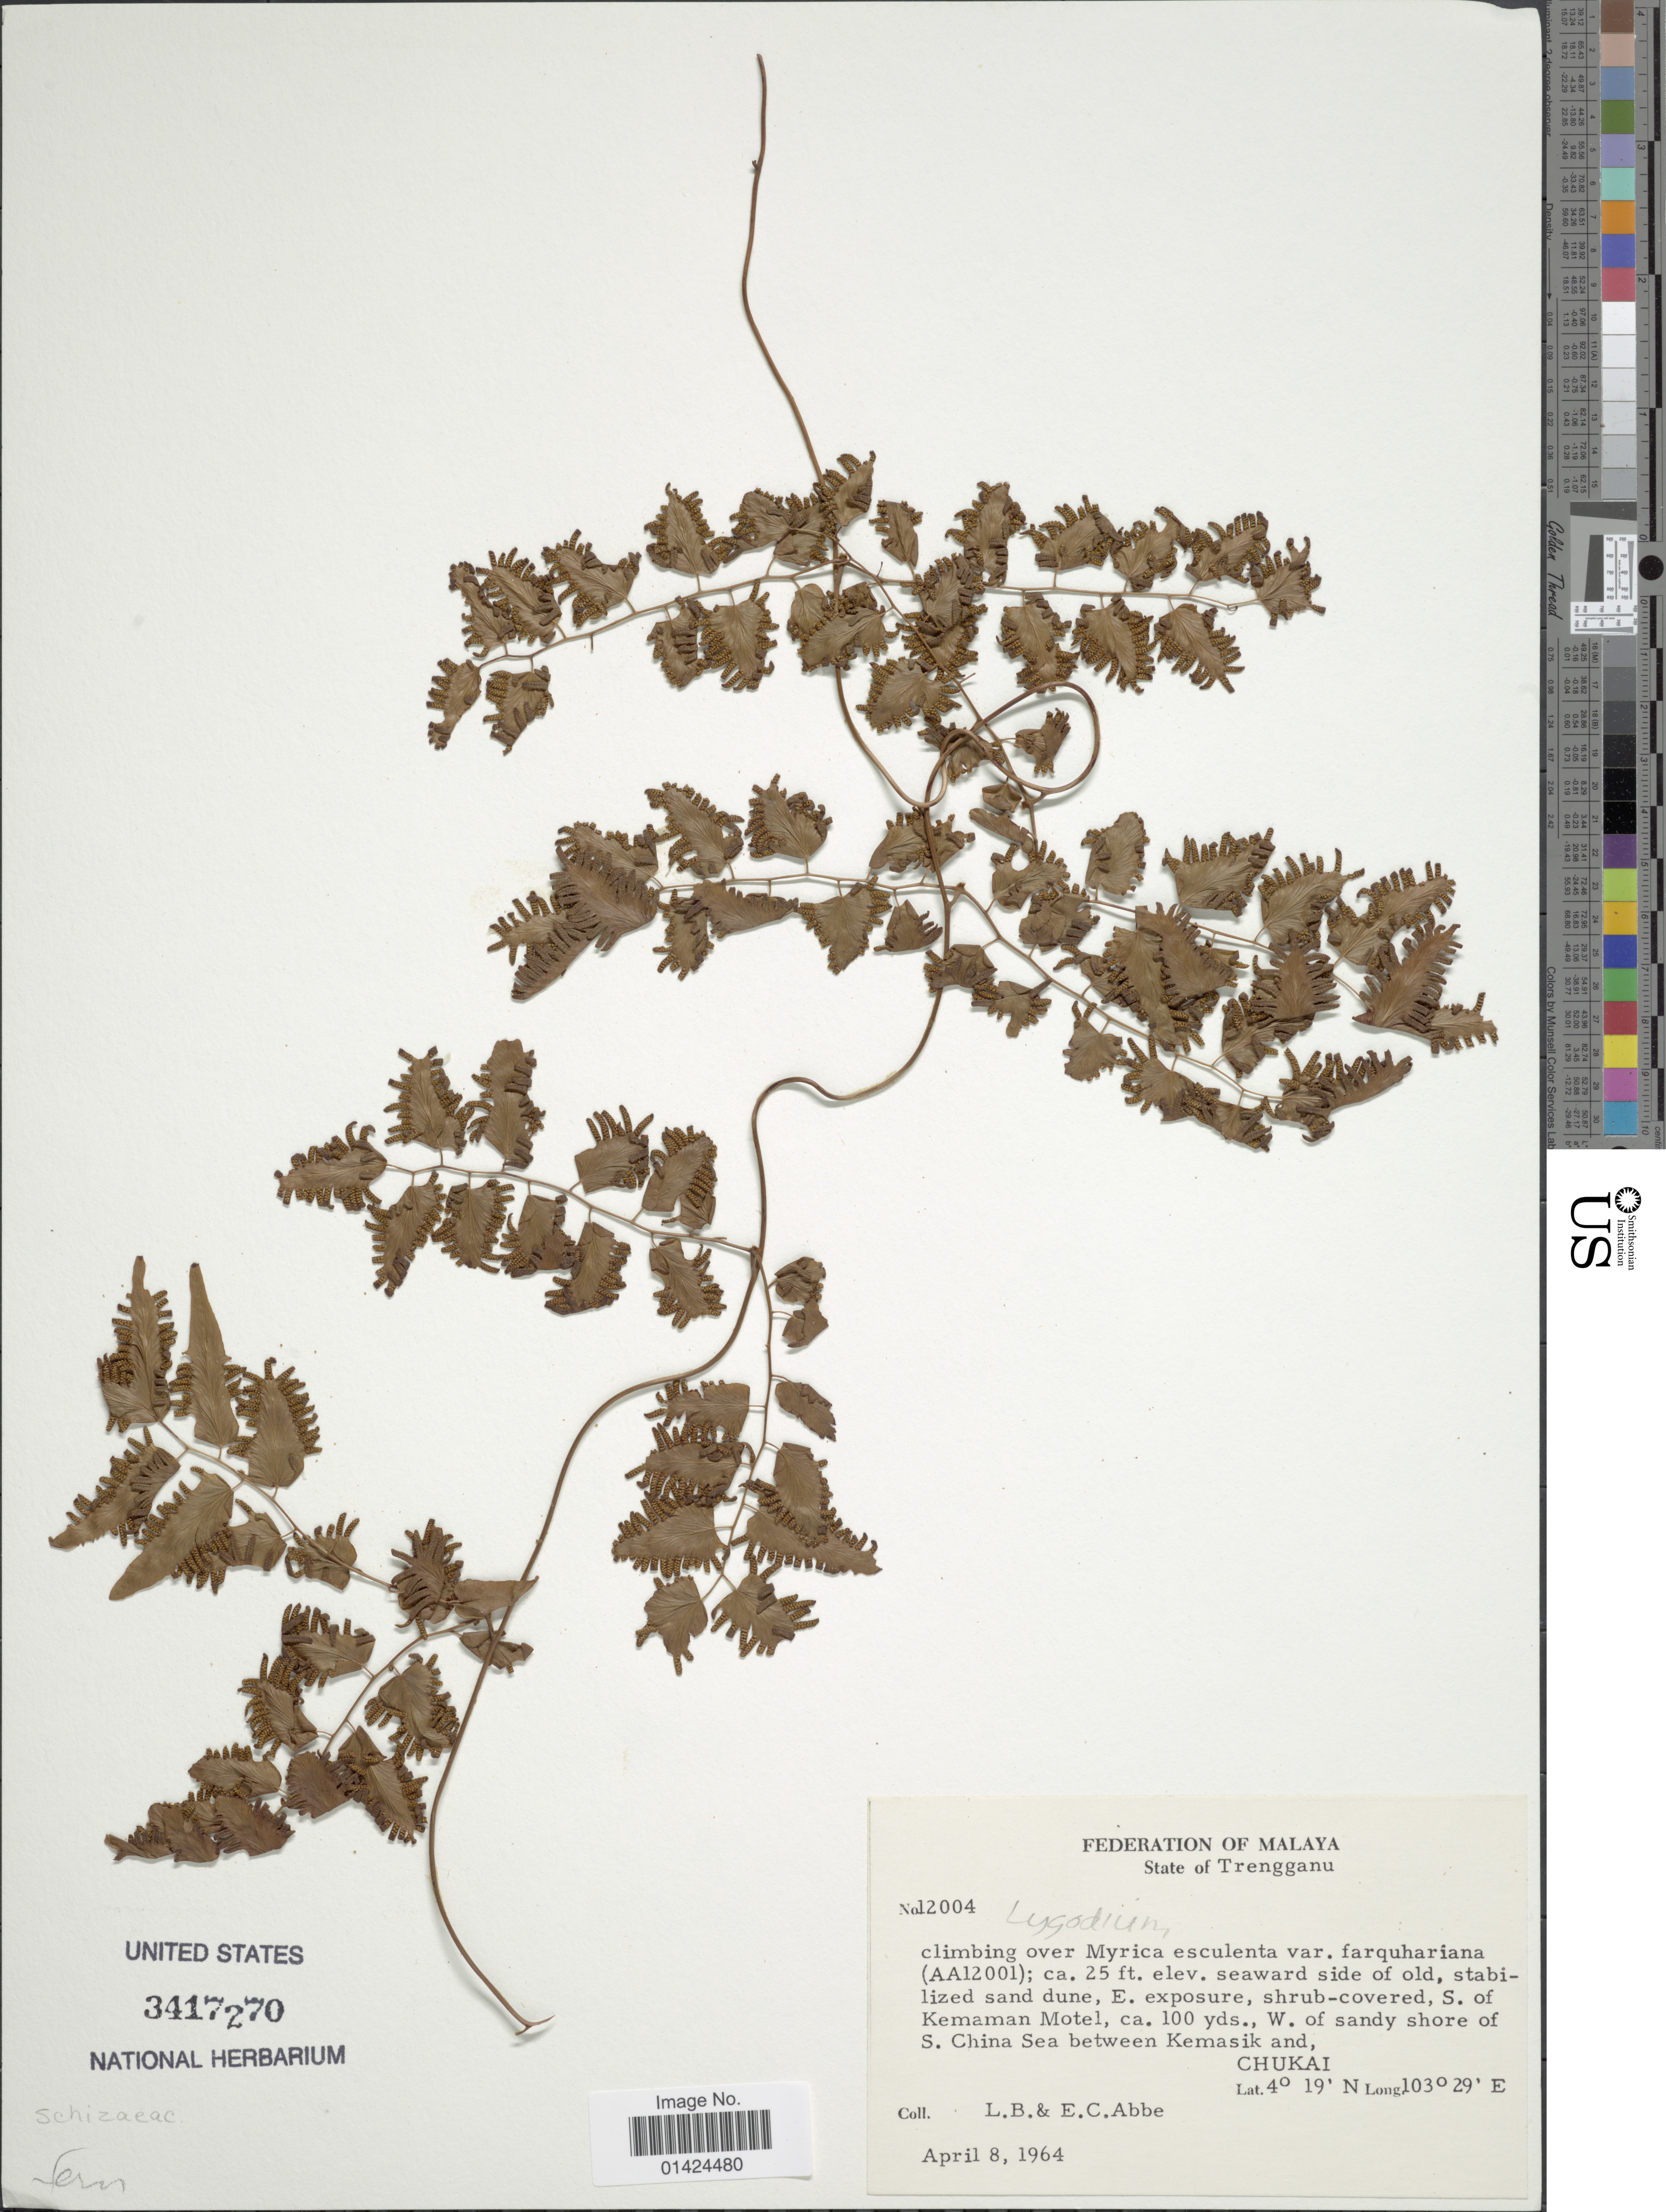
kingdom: Plantae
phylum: Tracheophyta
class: Polypodiopsida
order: Schizaeales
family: Lygodiaceae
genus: Lygodium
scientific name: Lygodium microphyllum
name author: (Cav.) R. Br.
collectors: L. B. Abbe & E. C. Abbe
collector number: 12004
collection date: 1964-04-08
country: Malaysia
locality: Federation of Malaya. State of Trengganu. S. of Kemaman Motel, ca. 100 yds., W. of sandy shore of S. China Sea between Kemasik and Chukai.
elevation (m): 8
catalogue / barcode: US 3417270